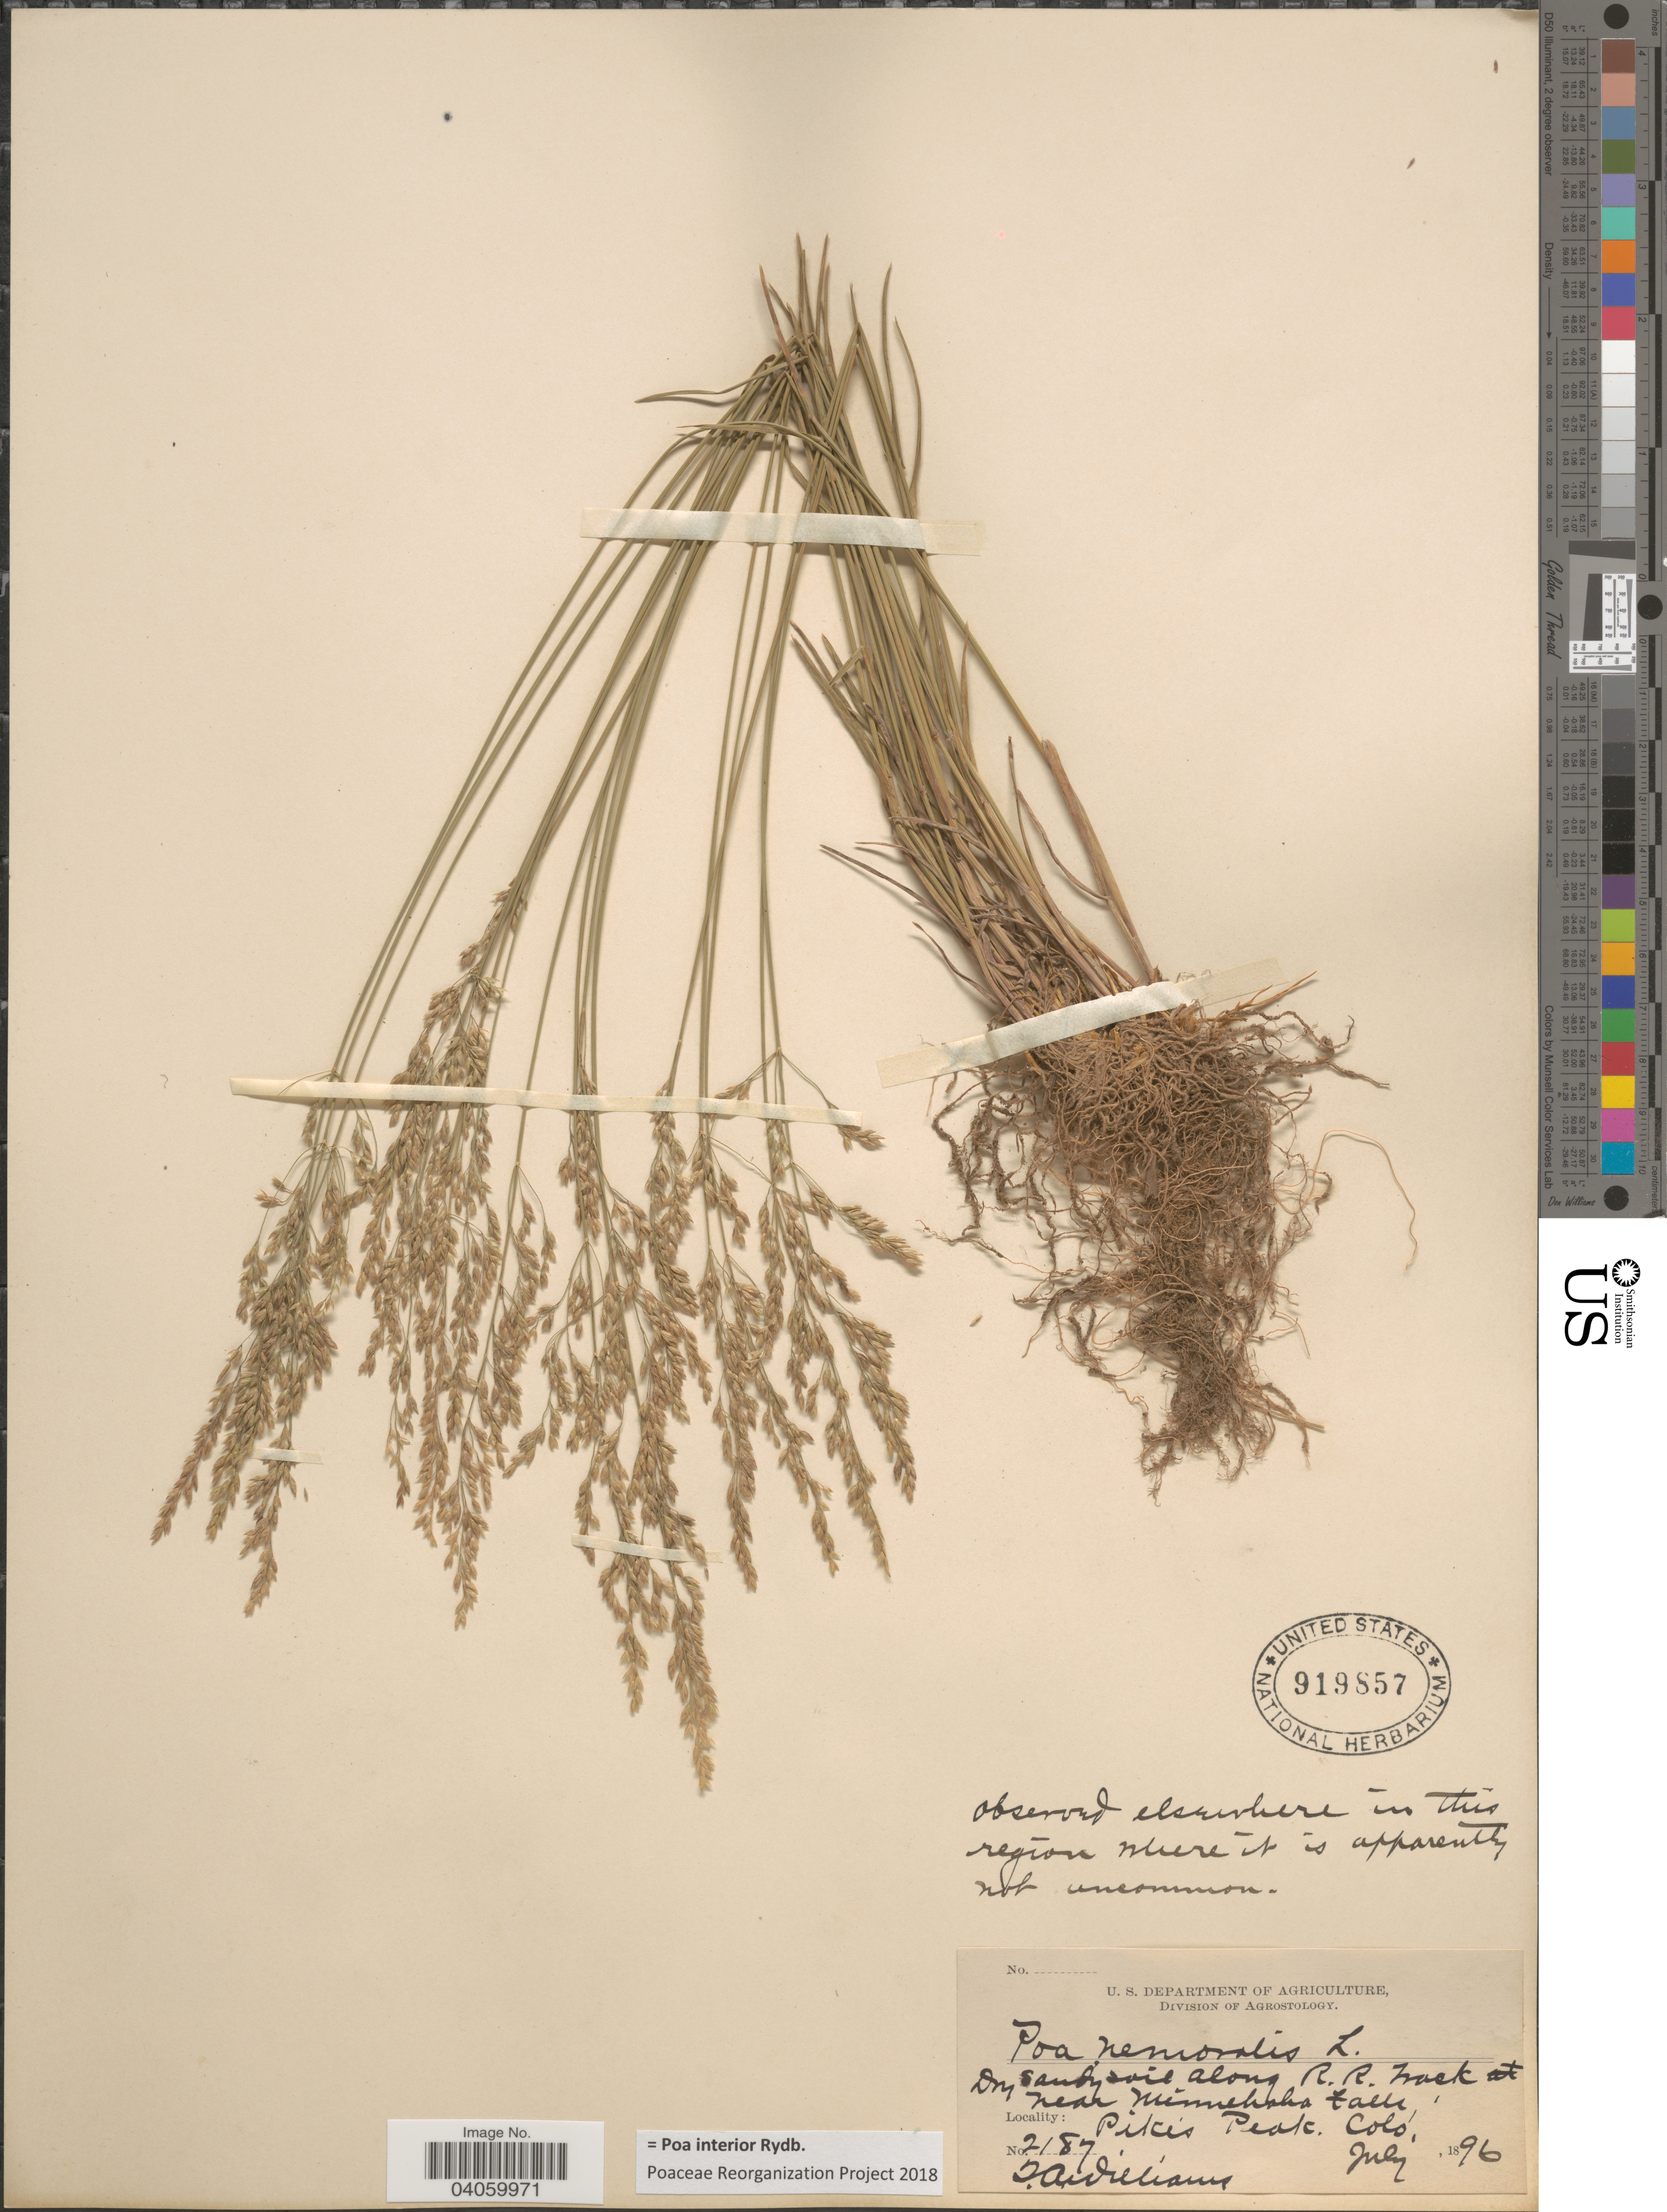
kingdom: Plantae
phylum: Tracheophyta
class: Liliopsida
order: Poales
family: Poaceae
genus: Poa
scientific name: Poa interior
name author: Rydb.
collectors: T. A. Williams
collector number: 2187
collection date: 1896-07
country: United States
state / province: Colorado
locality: On sandy soil along R.R. track near Minnehaha Falls. Pikes Peak.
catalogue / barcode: US 919857